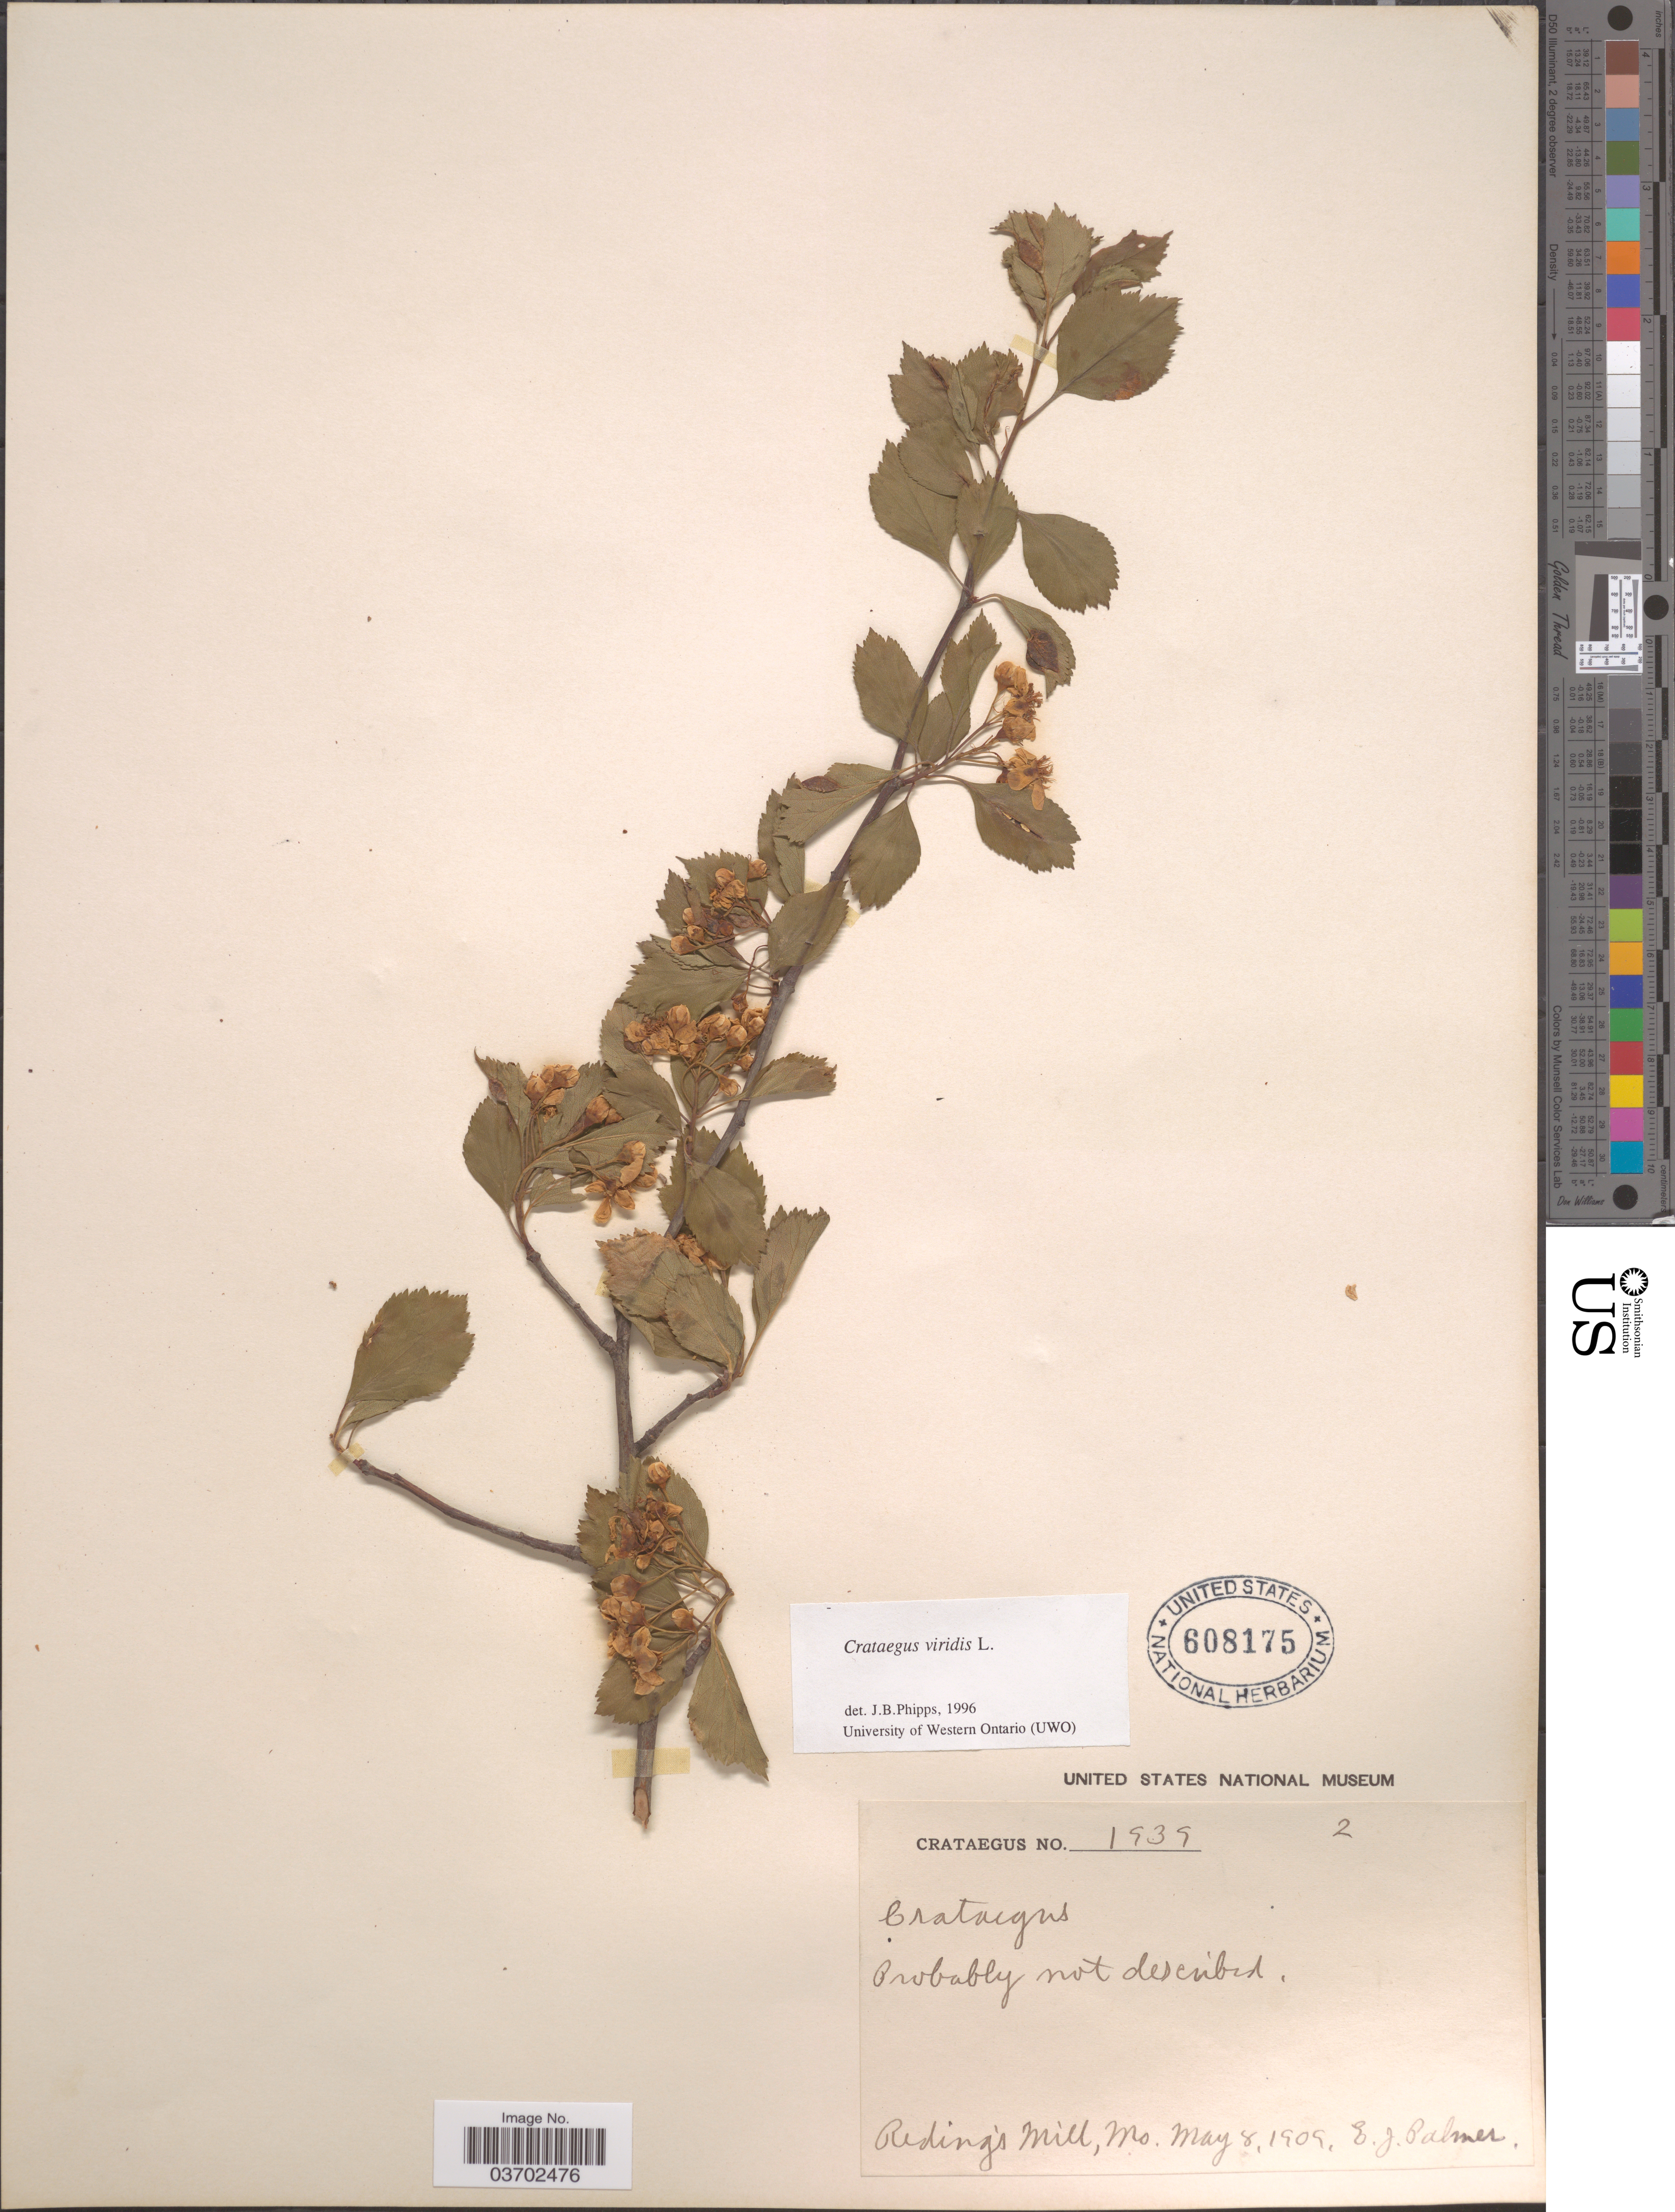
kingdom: Plantae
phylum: Tracheophyta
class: Magnoliopsida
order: Rosales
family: Rosaceae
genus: Crataegus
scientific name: Crataegus viridis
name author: L.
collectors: E. J. Palmer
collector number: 1939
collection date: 1909-05-08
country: United States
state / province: Missouri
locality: Reding's Mill.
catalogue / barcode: US 608175